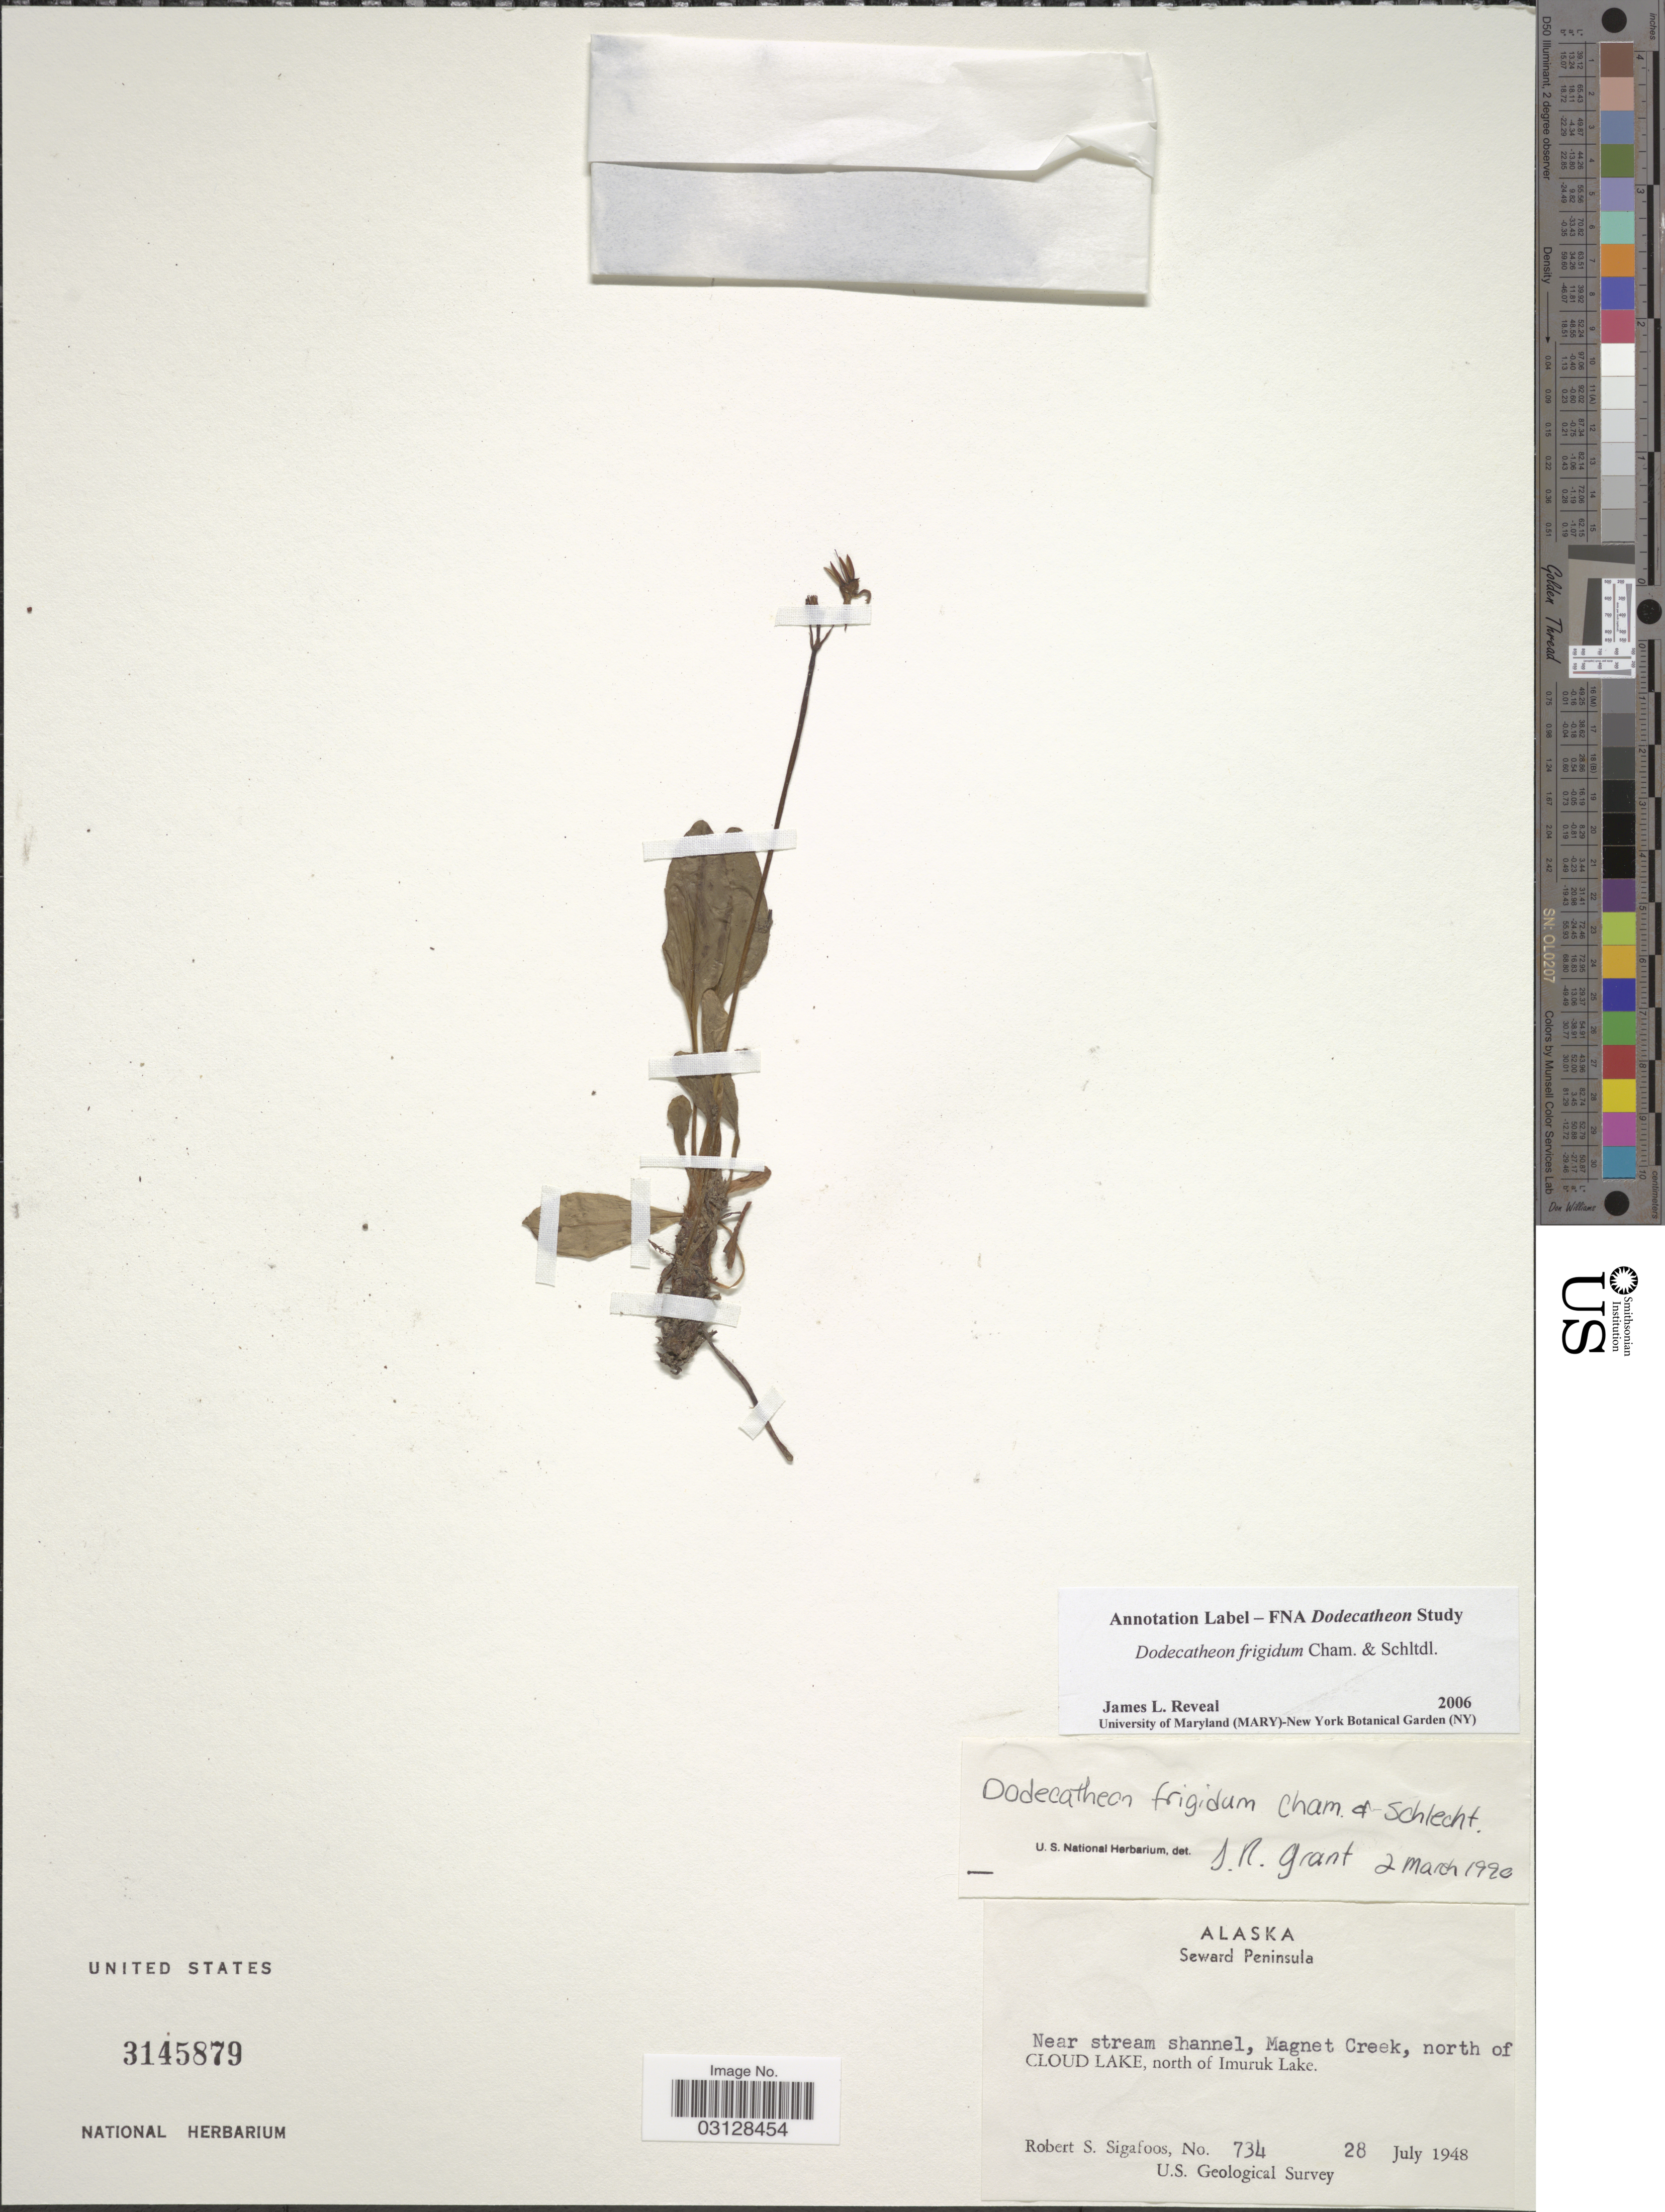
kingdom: Plantae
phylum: Tracheophyta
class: Magnoliopsida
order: Ericales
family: Primulaceae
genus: Dodecatheon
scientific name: Dodecatheon frigidum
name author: Cham. & Schltdl.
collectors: R. Sigafoos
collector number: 734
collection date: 1948-07-28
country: United States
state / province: Alaska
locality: Seward Peninsula. Near stream shannel, Magnet Creek, north of Cloud Lake, north of Imuruk Lake.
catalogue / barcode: US 3145879